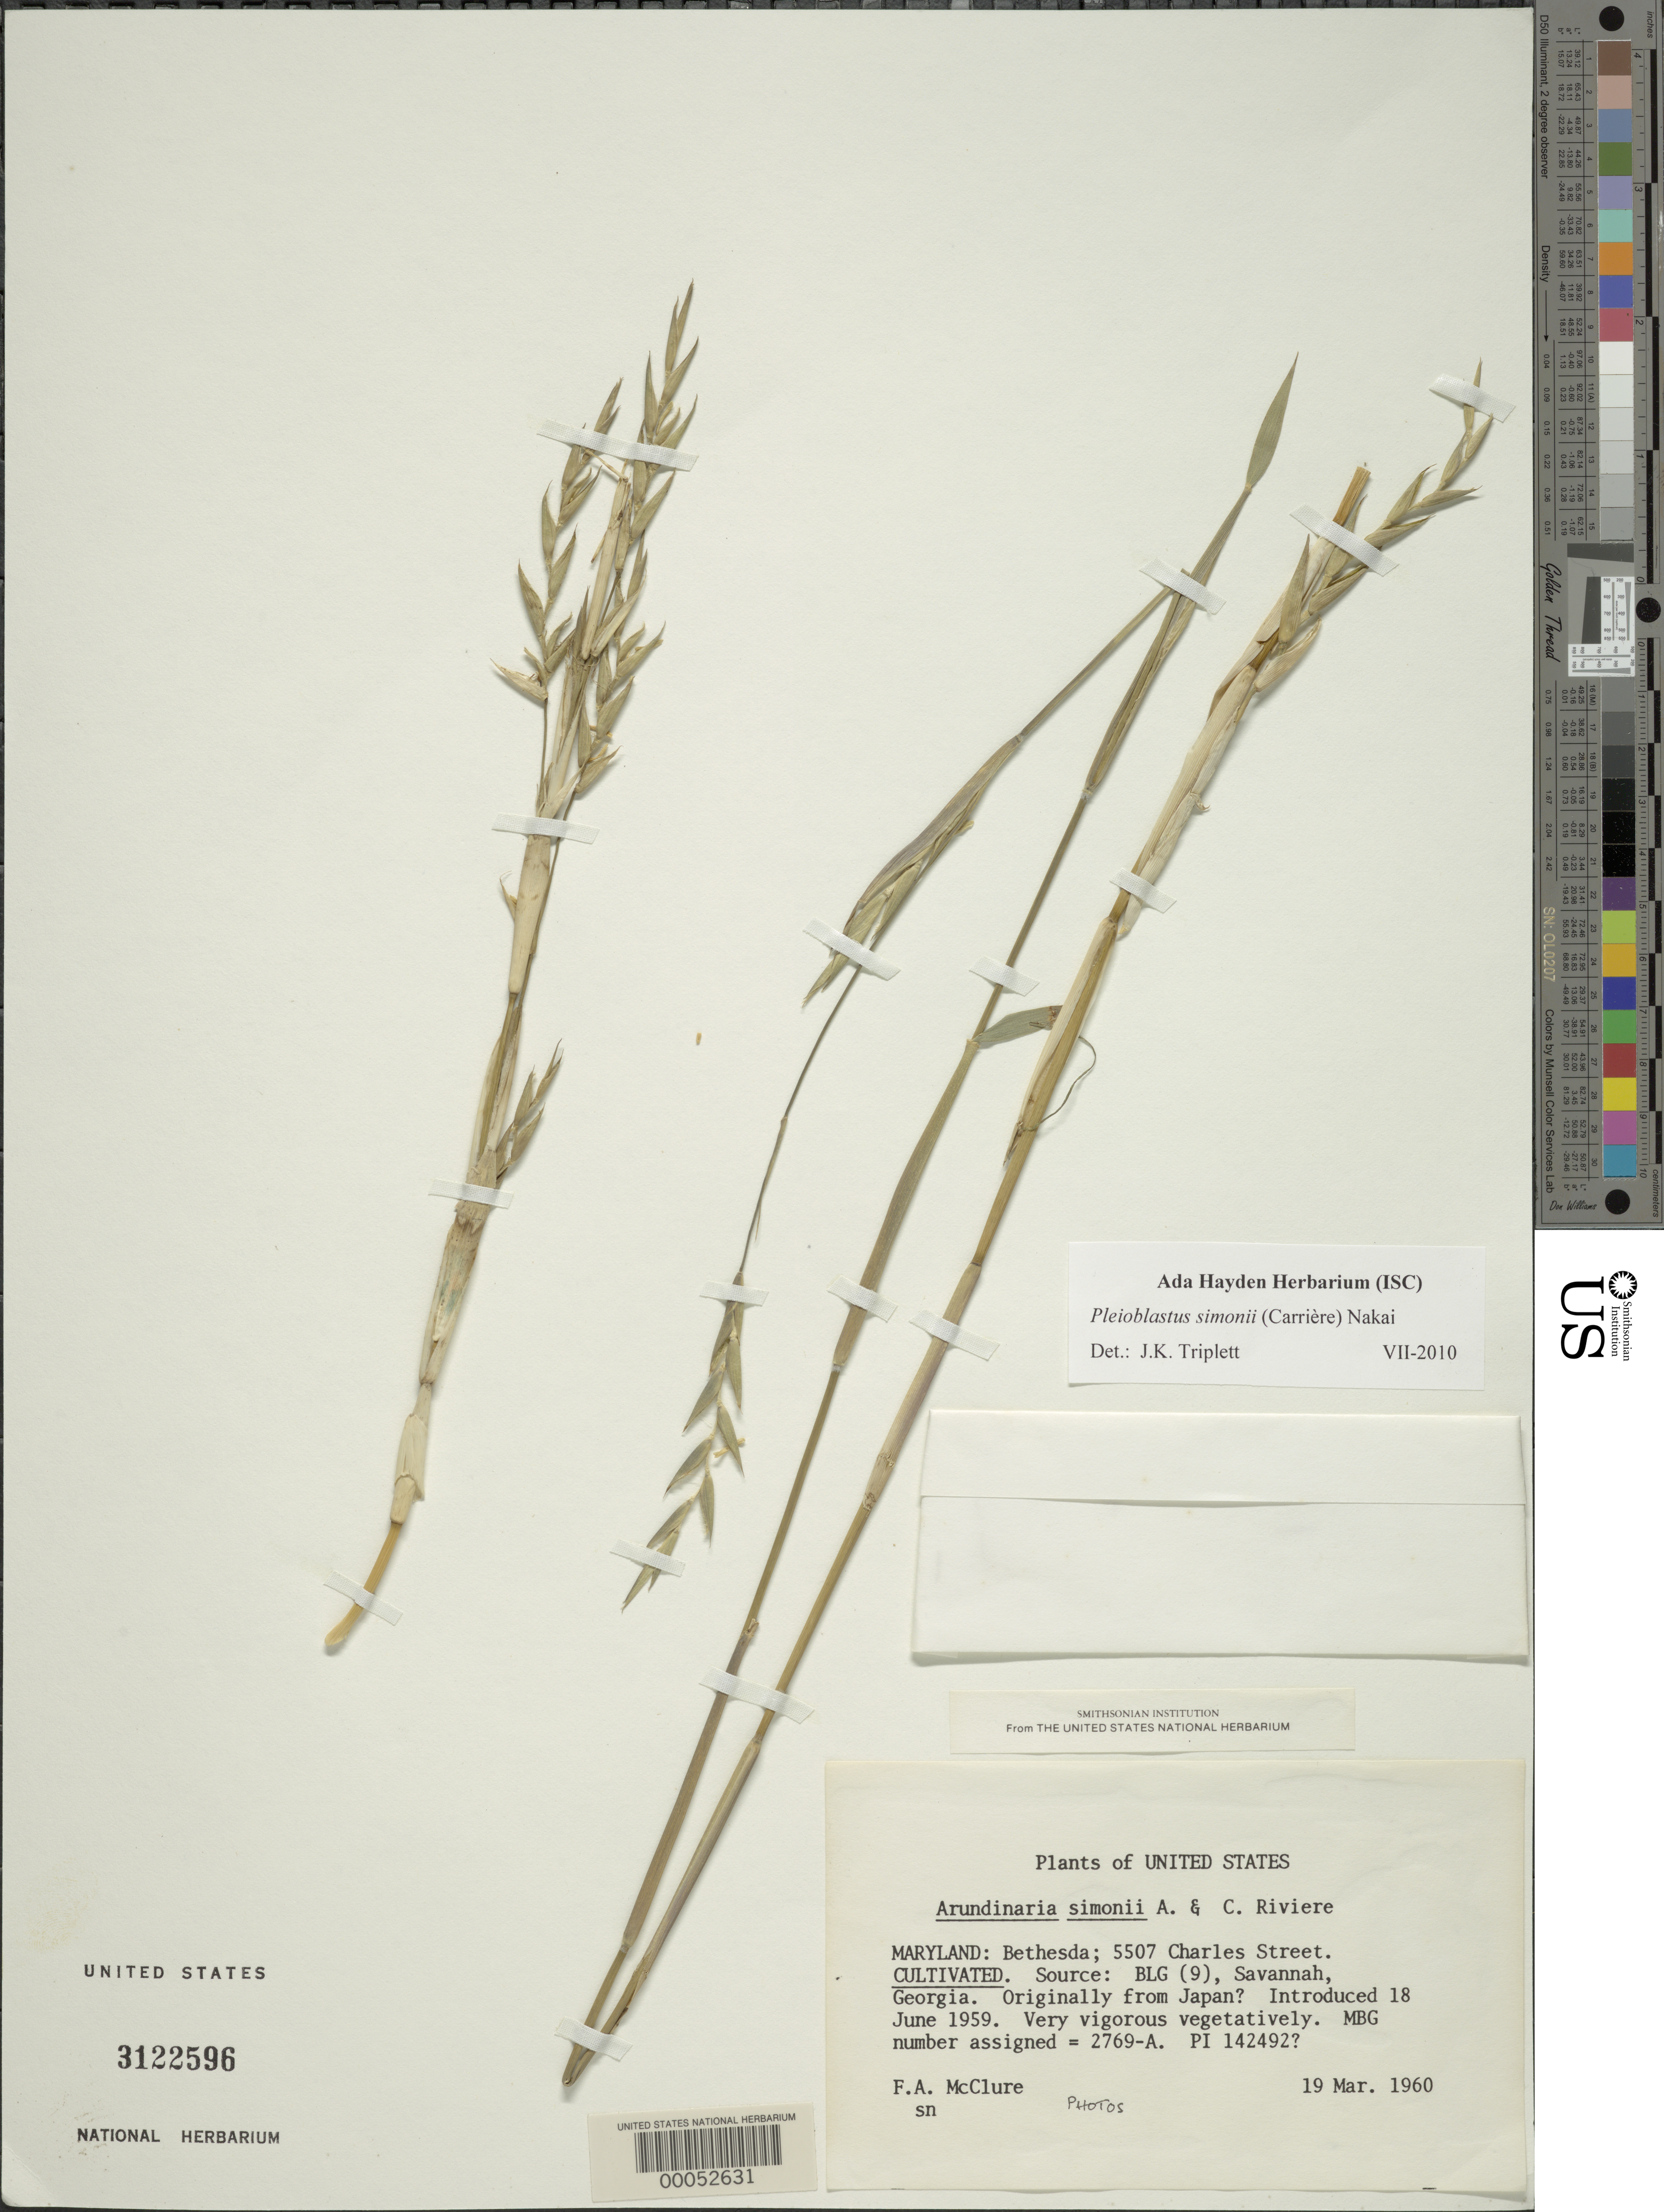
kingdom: Plantae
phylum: Tracheophyta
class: Liliopsida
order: Poales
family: Poaceae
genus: Pleioblastus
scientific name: Pleioblastus simonii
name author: (Carrière) Nakai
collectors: F. A. McClure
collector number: MGB 2769-A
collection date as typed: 19 Mar 1960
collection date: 1960-03-19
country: United States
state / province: Maryland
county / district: Montgomery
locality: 5507 Charles Street, Bethesda (McClure's Garden)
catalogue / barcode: US 3122596